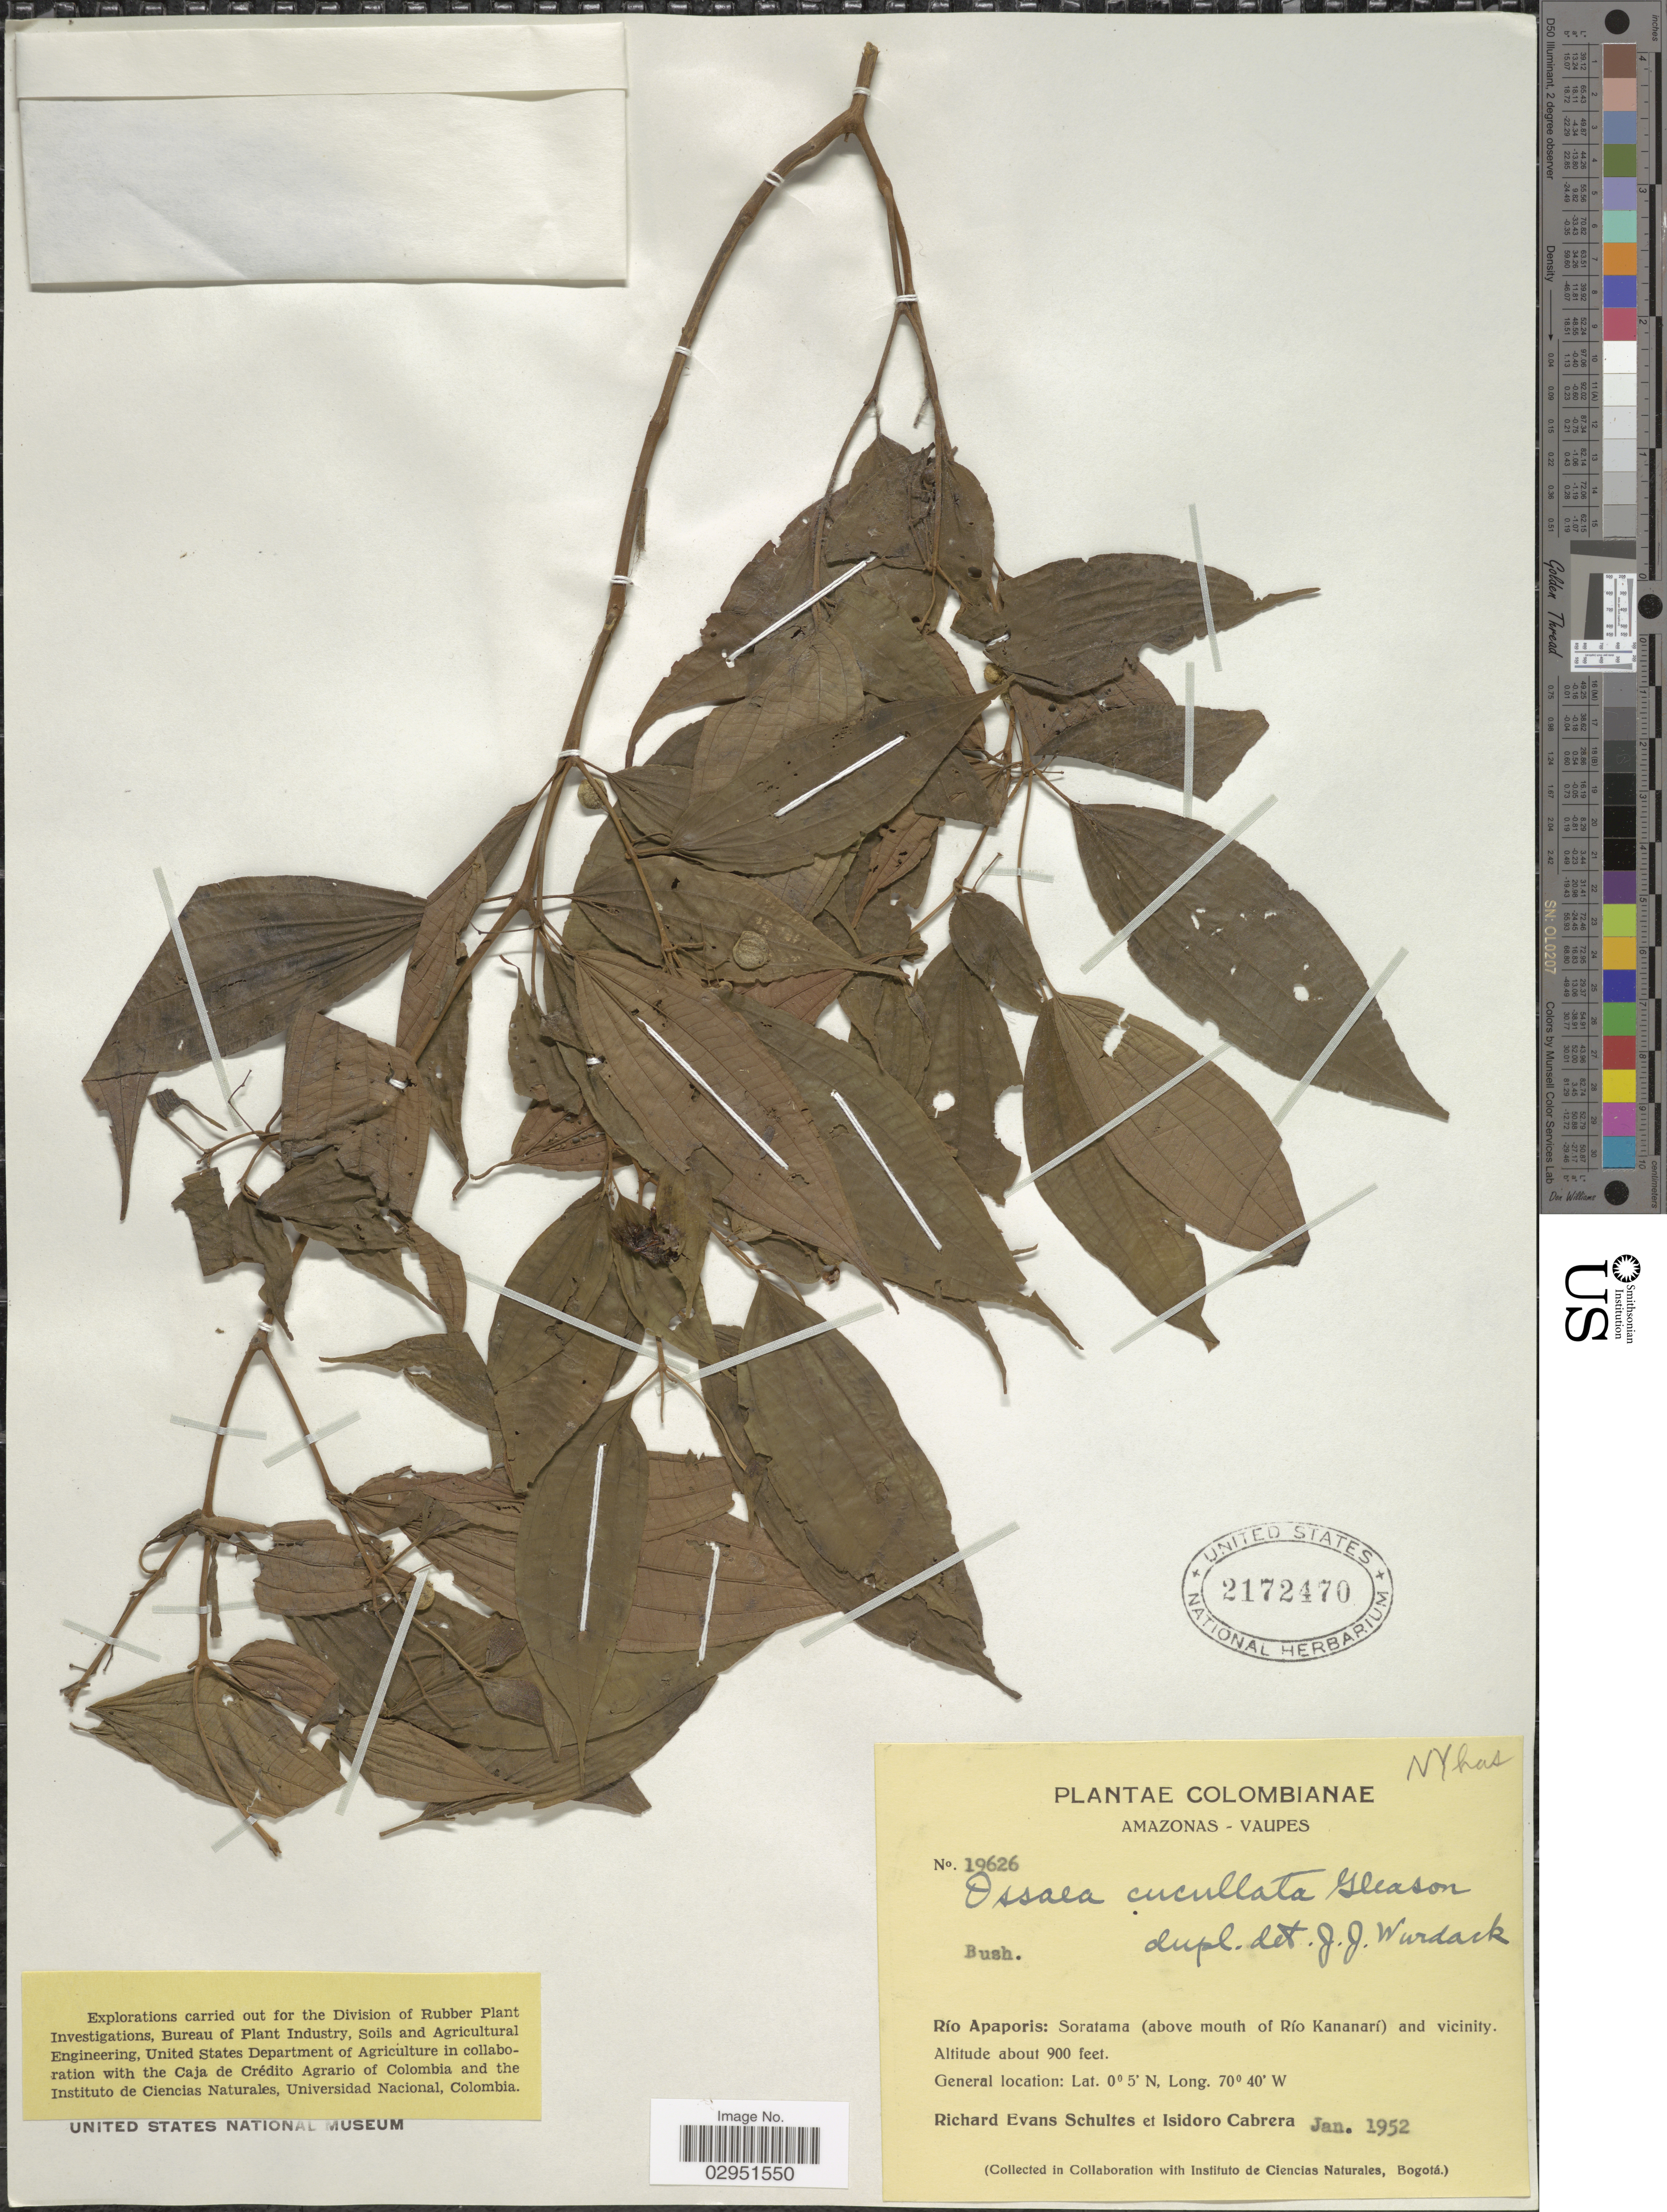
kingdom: Plantae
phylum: Tracheophyta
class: Magnoliopsida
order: Myrtales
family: Melastomataceae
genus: Ossaea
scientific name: Ossaea cucullata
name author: Gleason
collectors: R. E. Schultes & I. Cabrera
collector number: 19626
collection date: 1952-01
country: Colombia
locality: Amazonas - Vaupes. Río Apaporis: Soratama (above mouth of Río Kananarí) and vicinity.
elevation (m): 274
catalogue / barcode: US 2172470